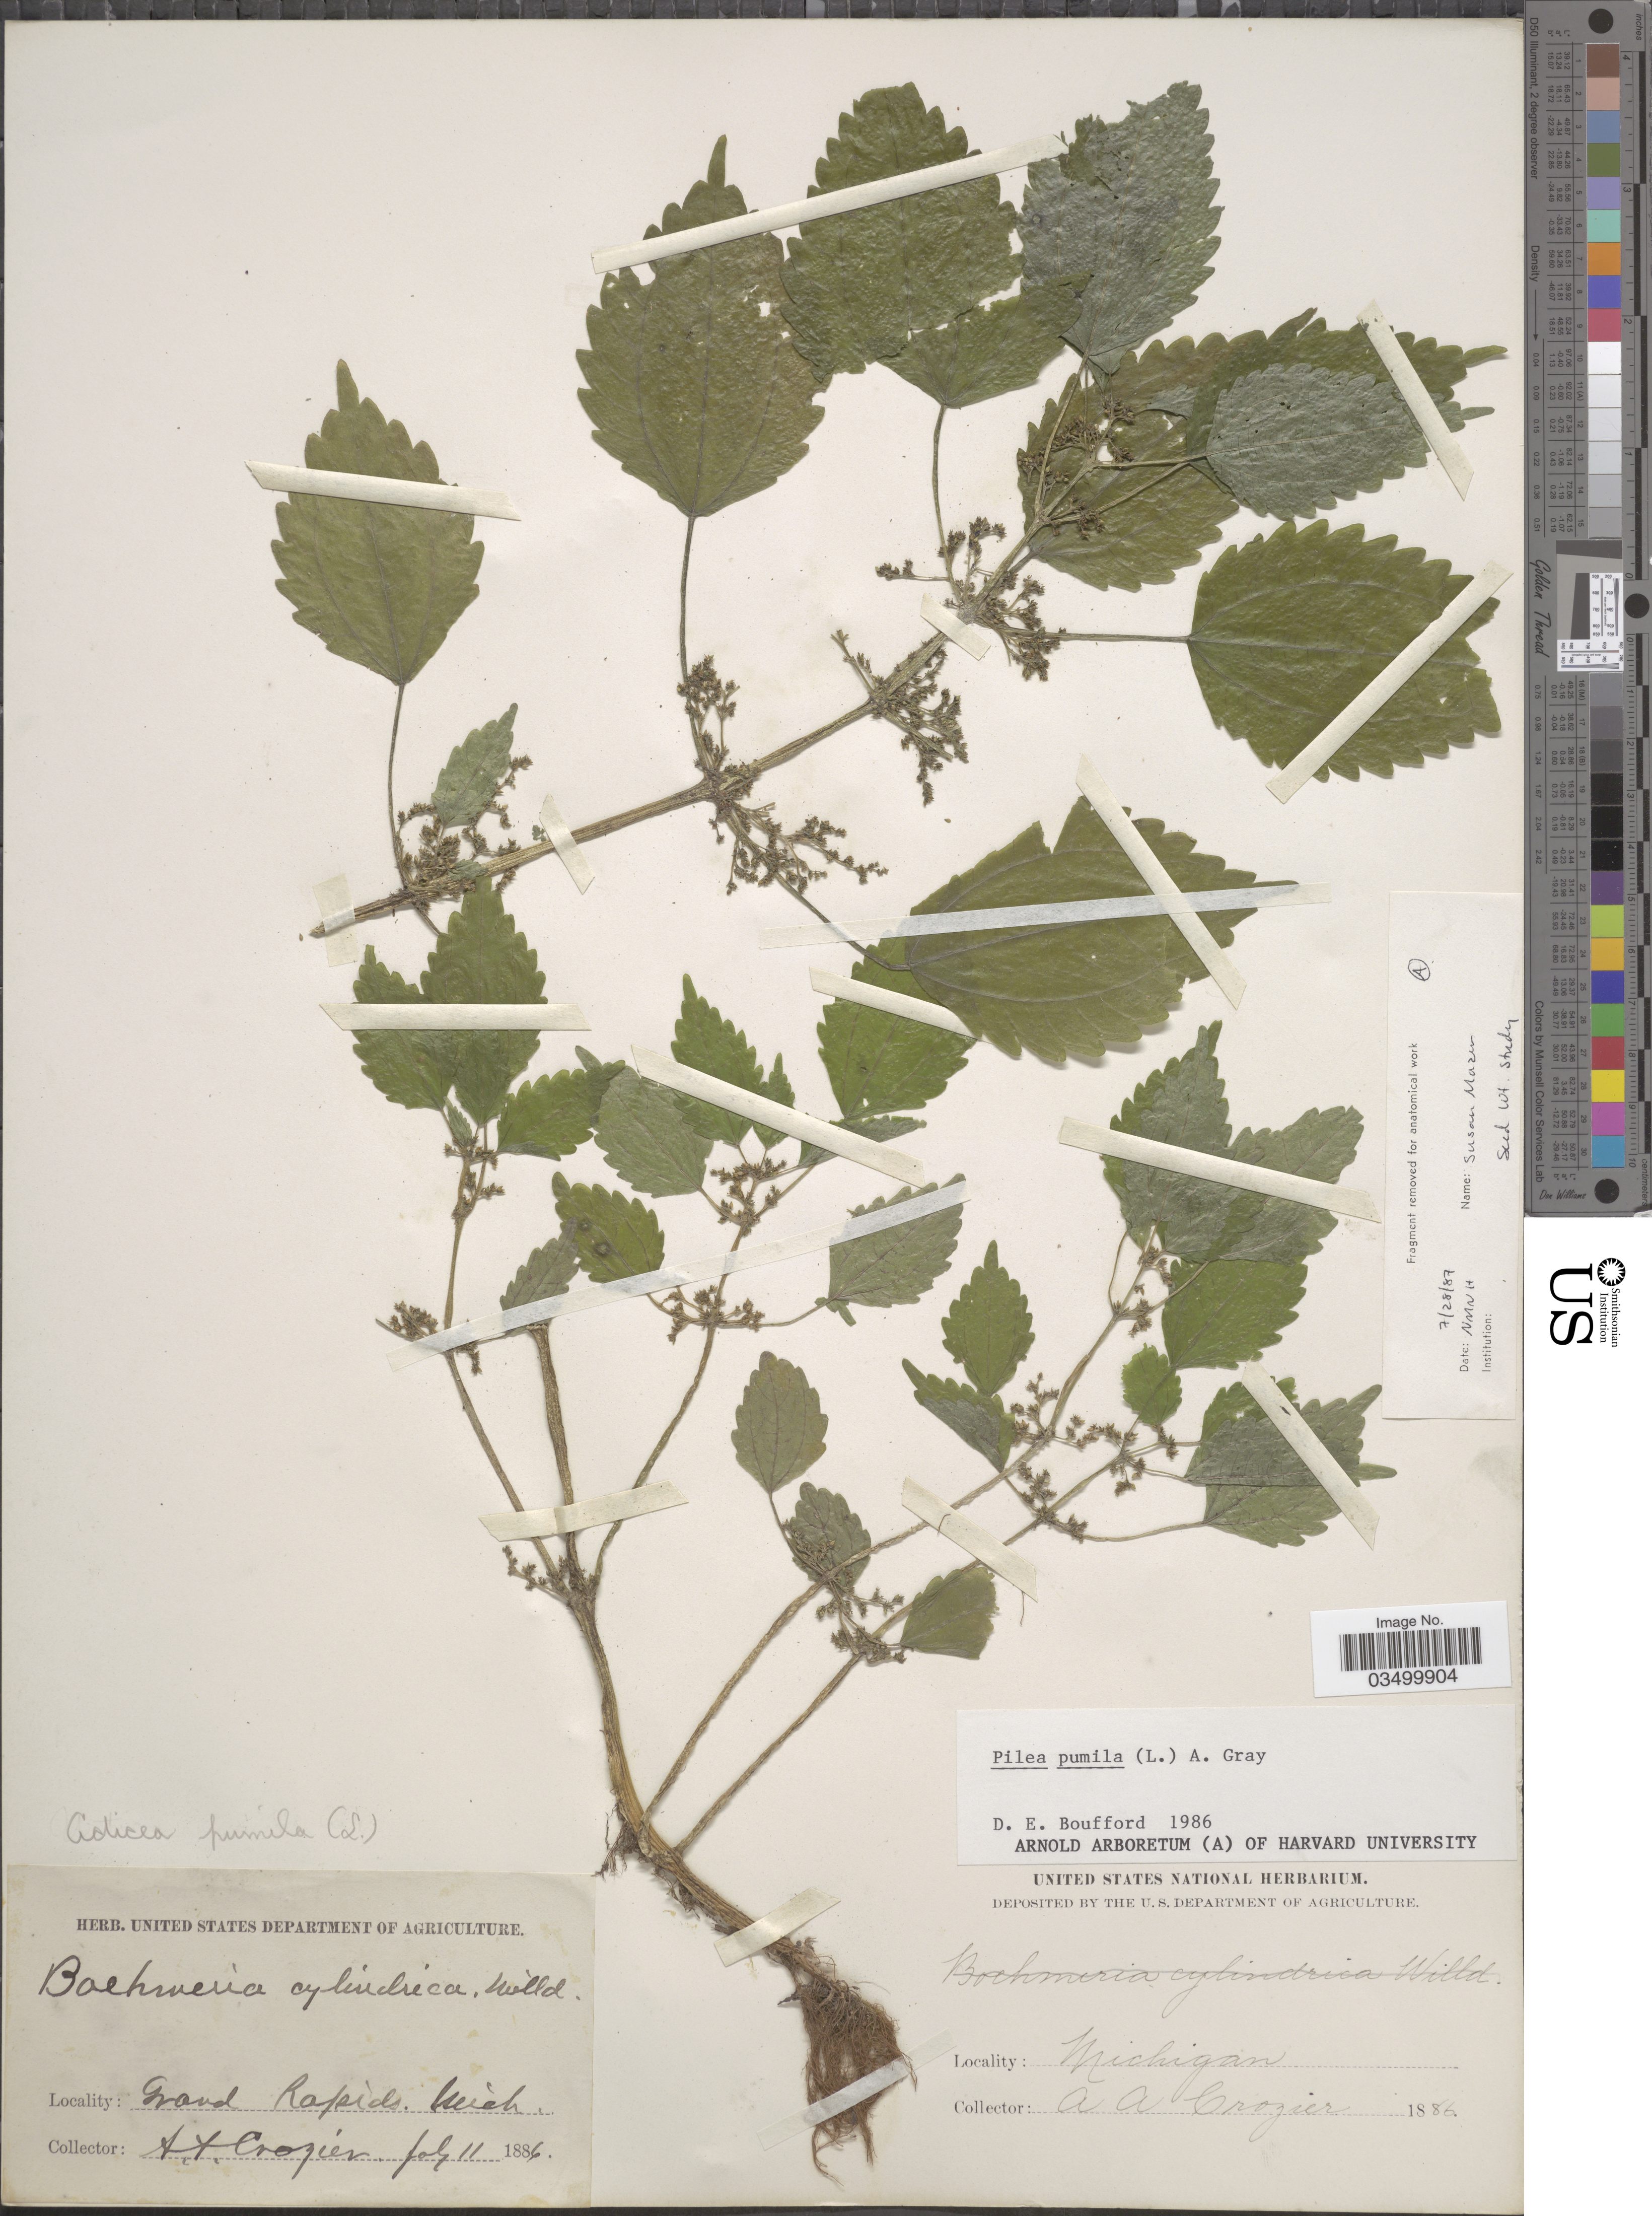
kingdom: Plantae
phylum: Tracheophyta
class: Magnoliopsida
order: Rosales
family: Urticaceae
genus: Pilea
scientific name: Pilea pumila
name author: (L.) A. Gray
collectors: A. Crozier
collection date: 1886-07-11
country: United States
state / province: Michigan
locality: Grand Rapids.